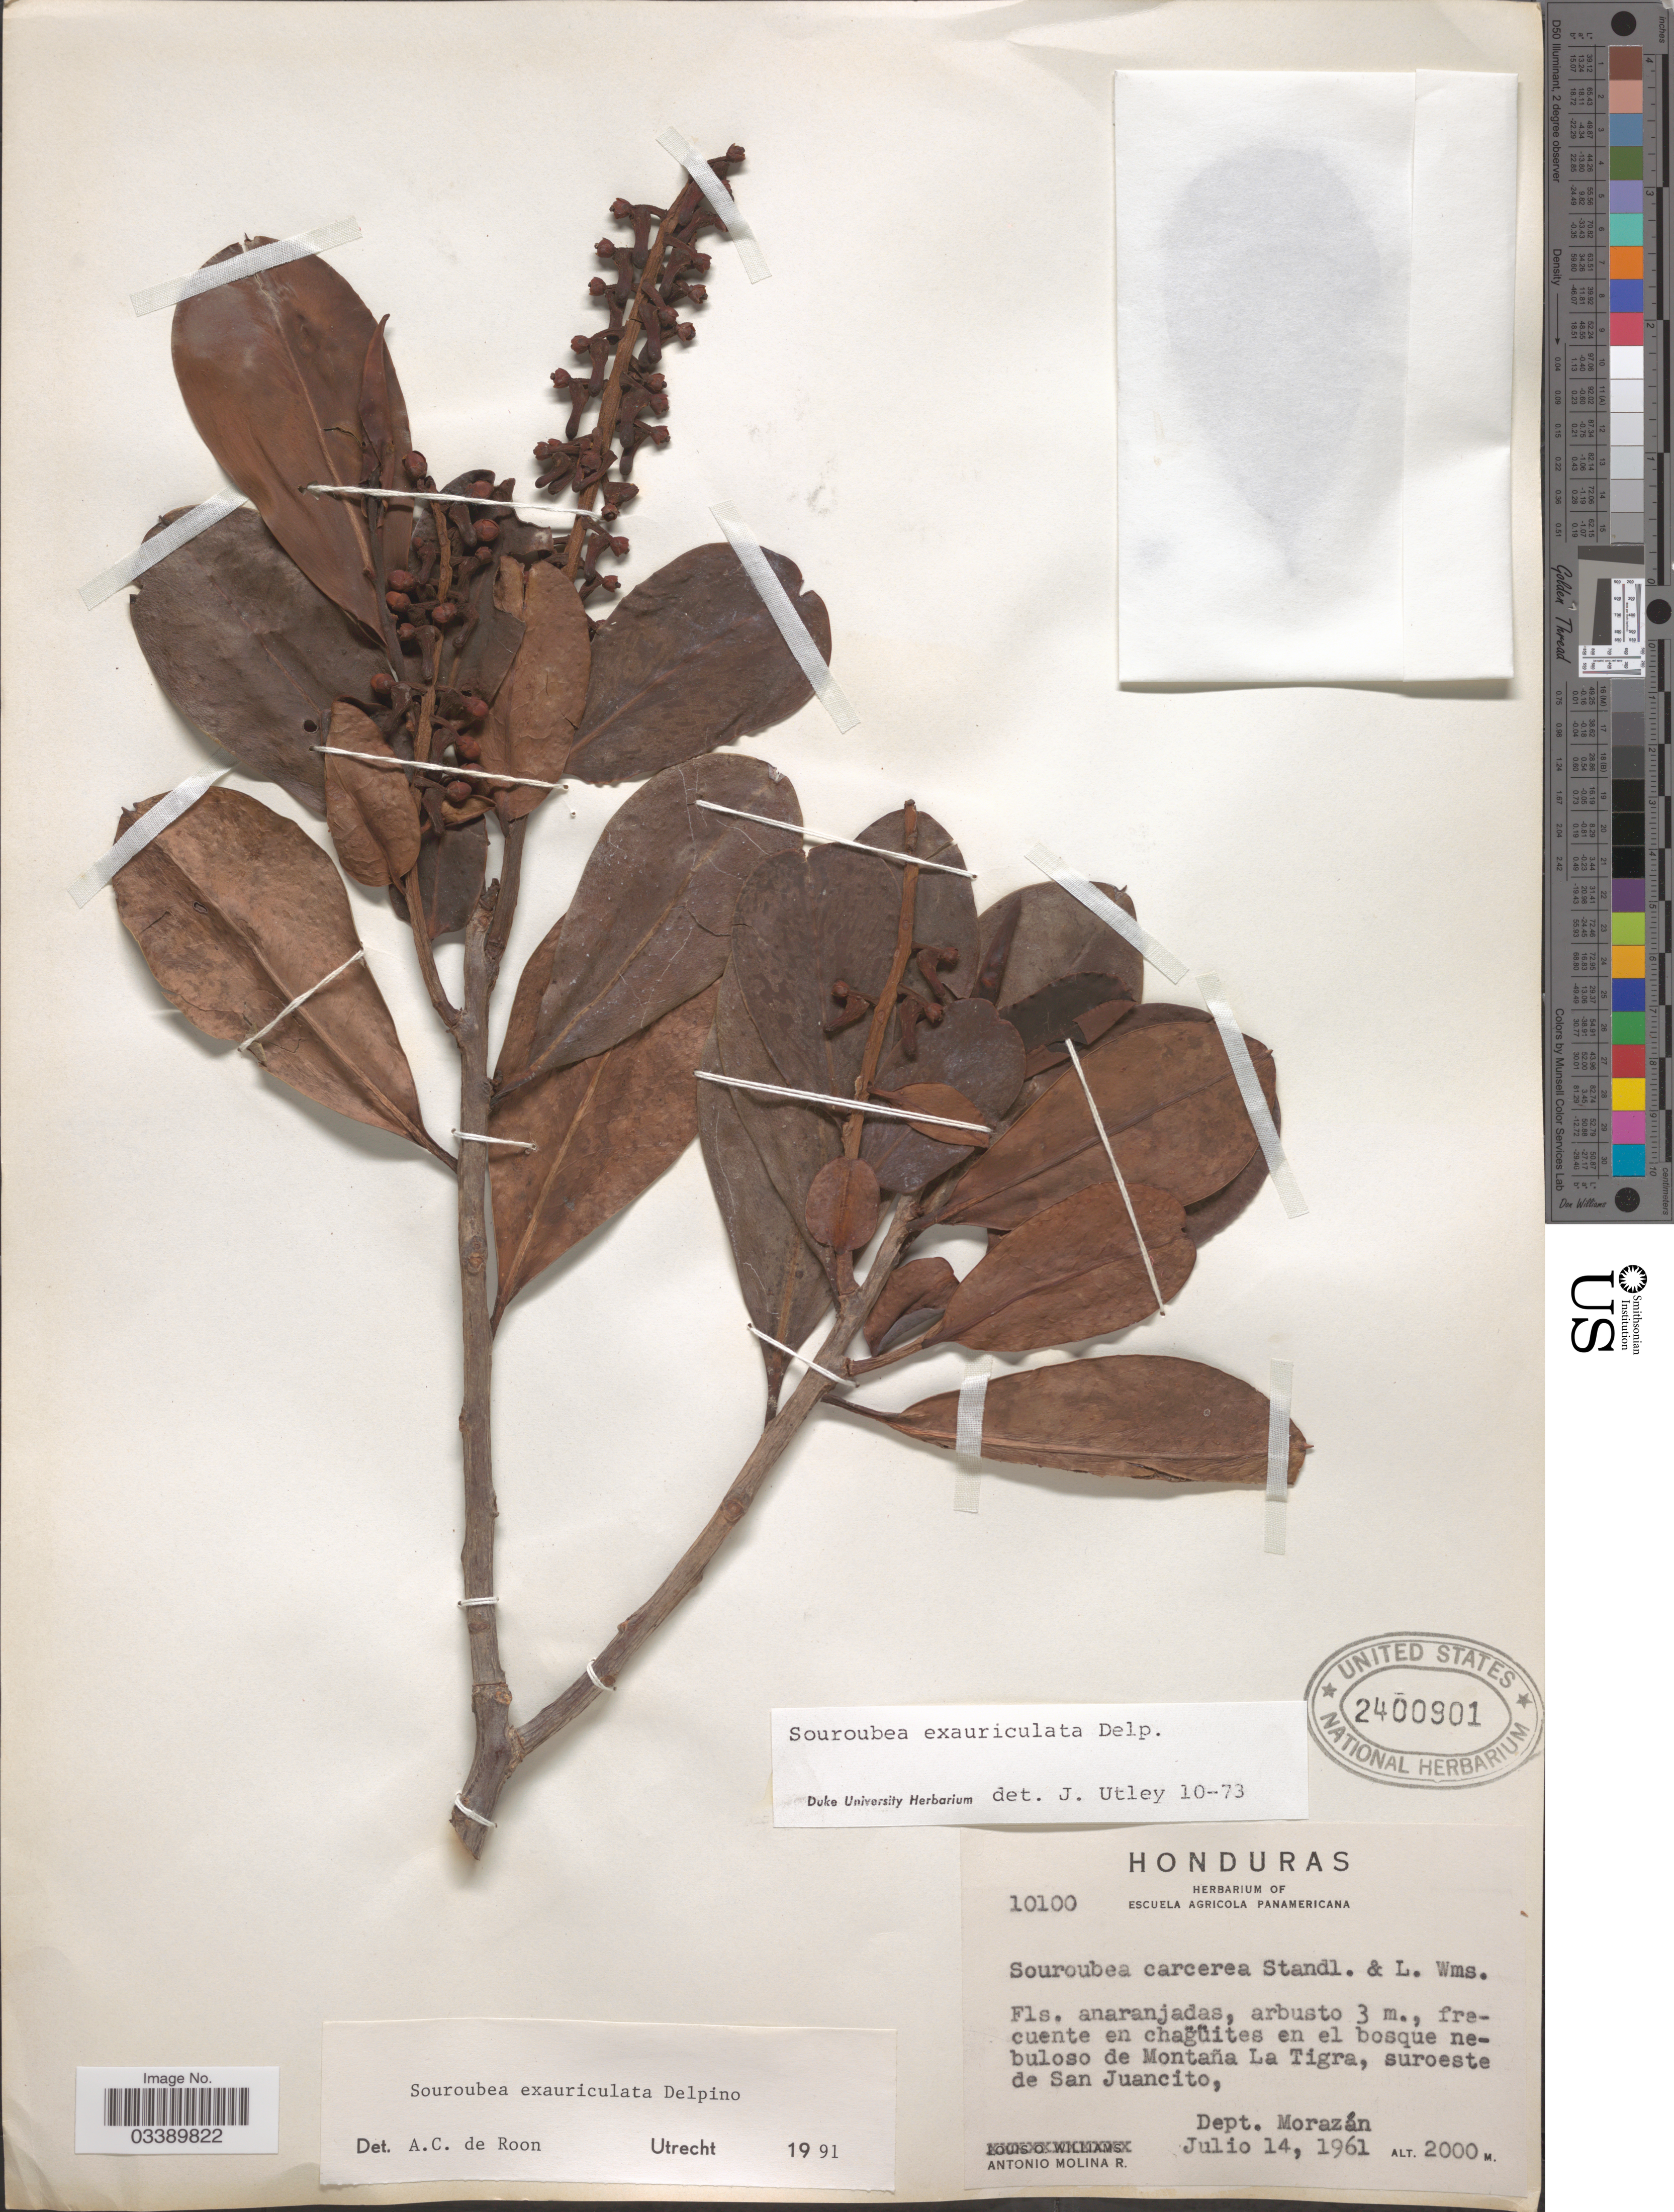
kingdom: Plantae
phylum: Tracheophyta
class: Magnoliopsida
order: Ericales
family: Marcgraviaceae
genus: Souroubea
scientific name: Souroubea exauriculata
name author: Delpino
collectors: A. Molina R.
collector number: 10100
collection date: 1961-07-14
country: Honduras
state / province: Fco. Morazán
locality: Frecuente en chagüites en el bosque nebuloso de Montaña La Tigra, suroeste de San Juancito, Dept. Morazán.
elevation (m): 2000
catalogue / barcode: US 2400901